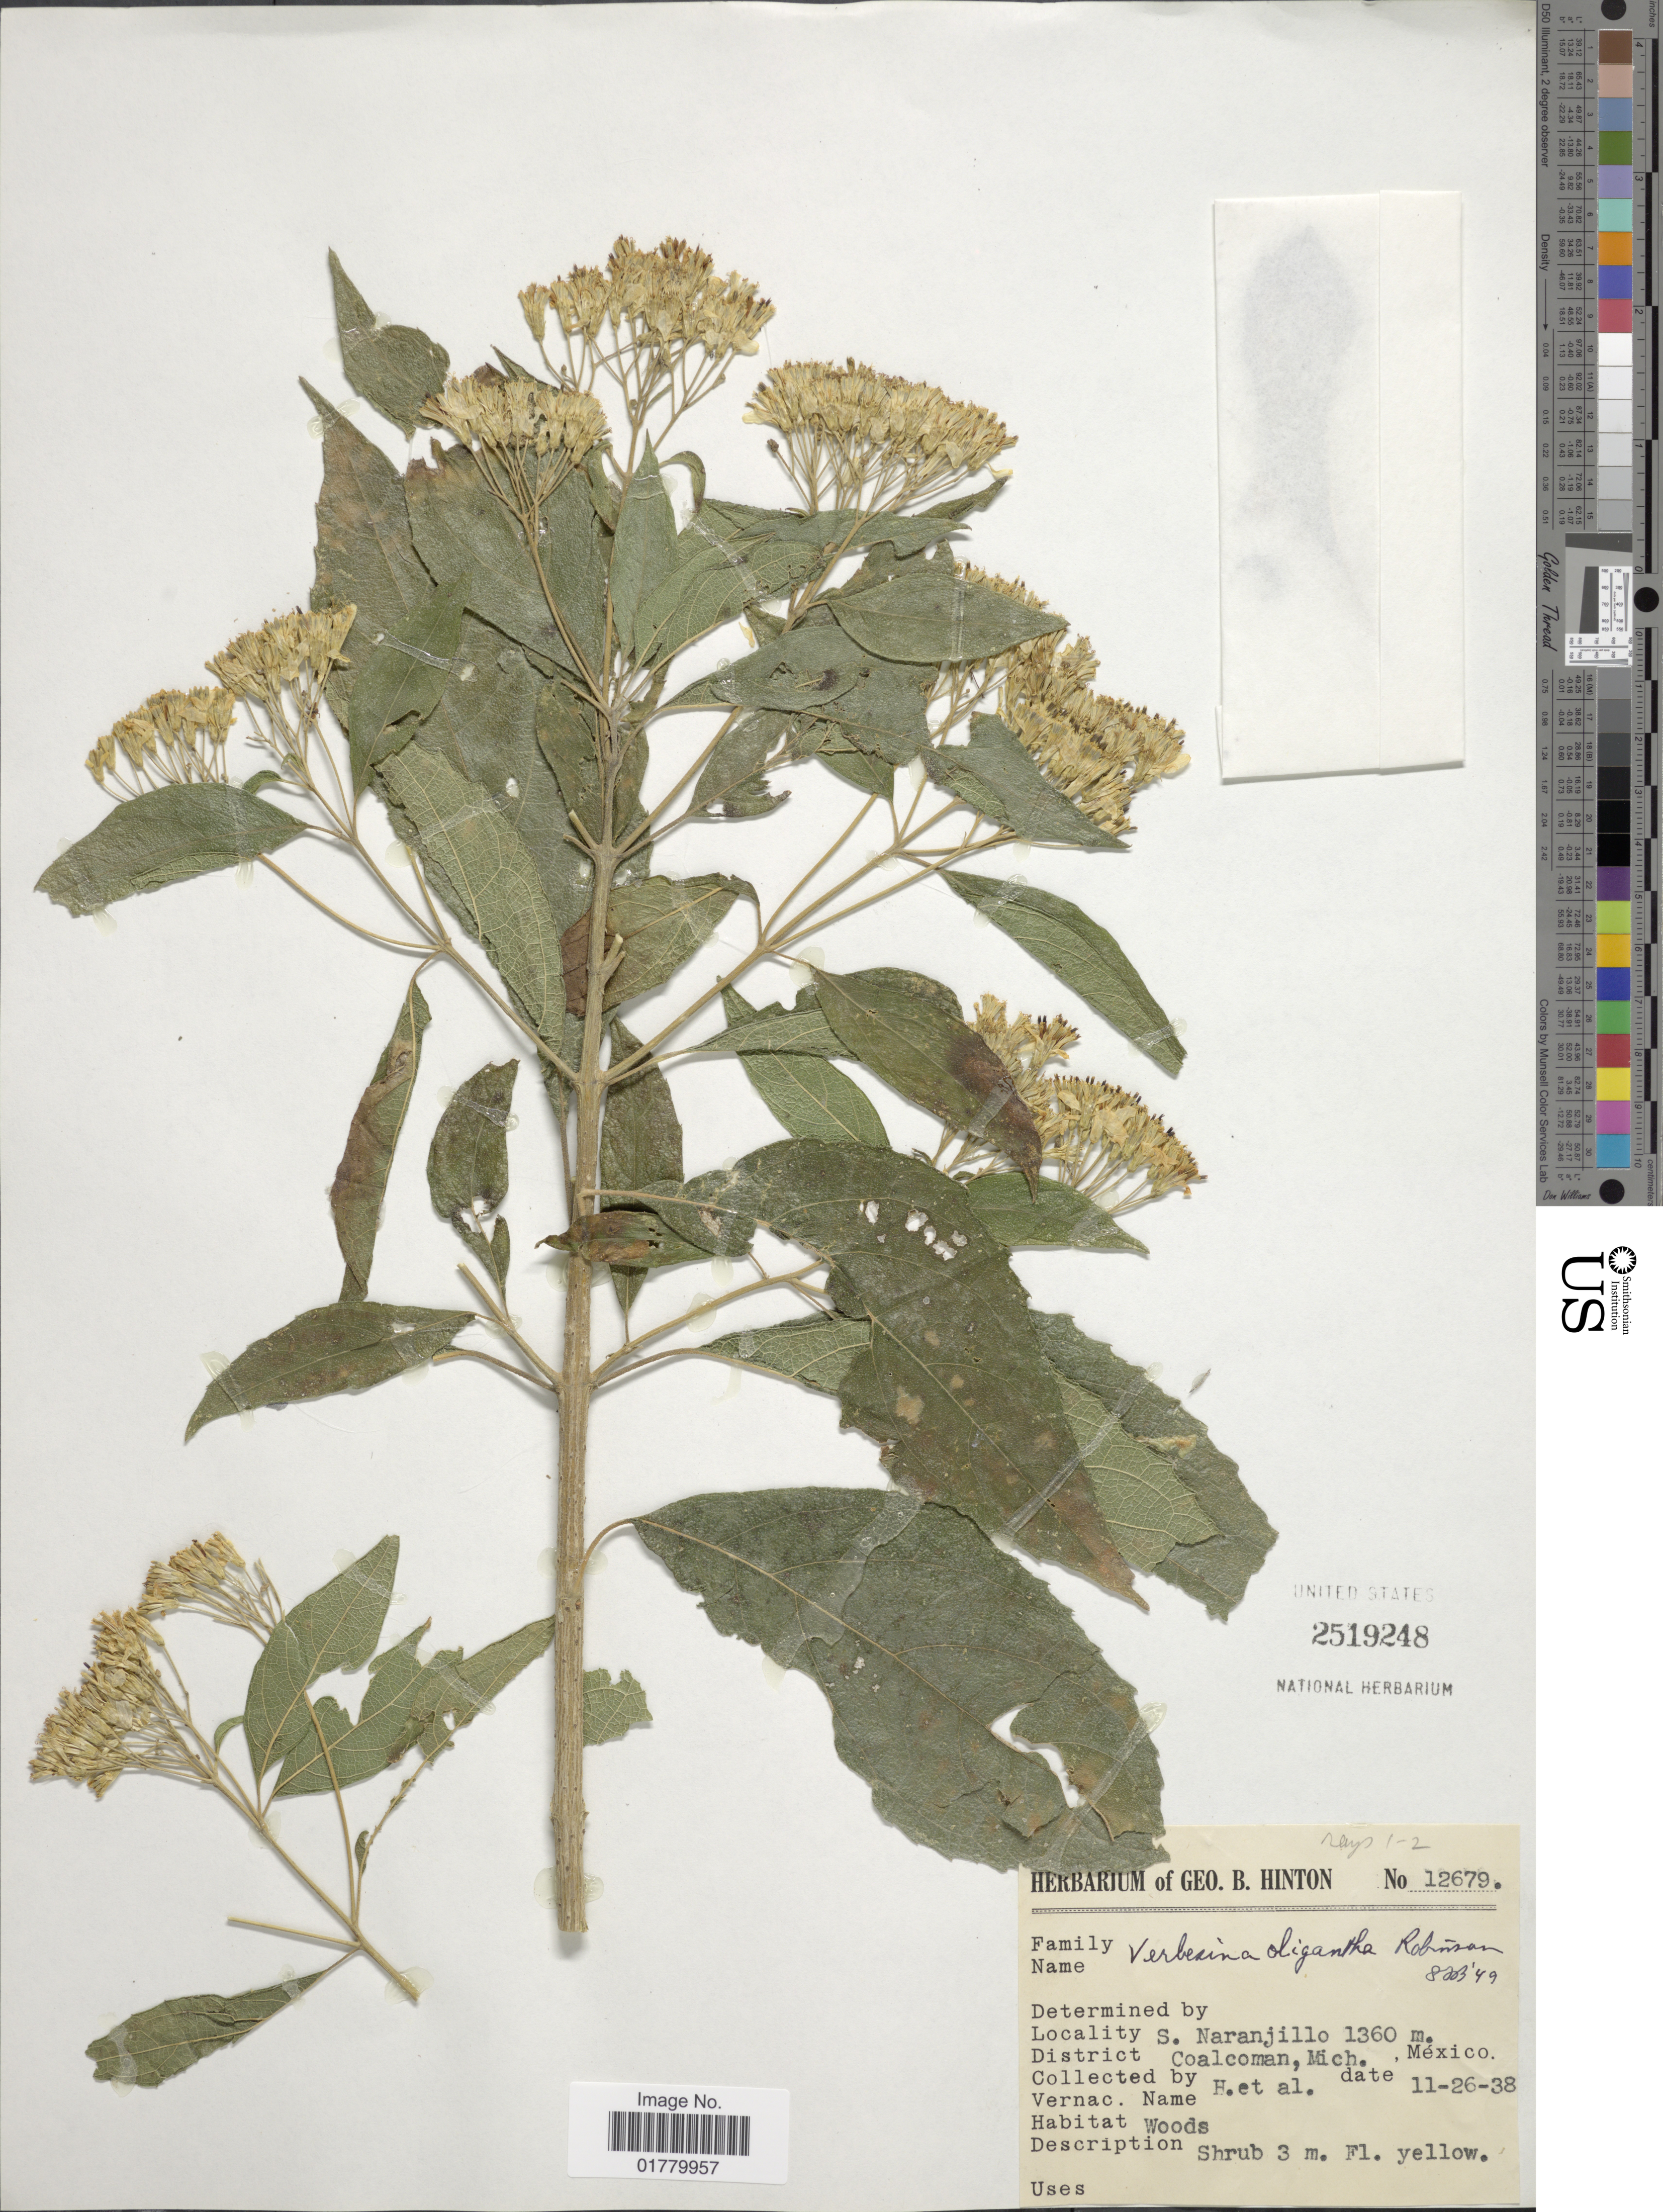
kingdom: Plantae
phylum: Tracheophyta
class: Magnoliopsida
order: Asterales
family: Asteraceae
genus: Verbesina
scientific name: Verbesina oligantha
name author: B.L. Rob.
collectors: G. B. Hinton & et al.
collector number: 12679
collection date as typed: Transcribed d/m/y: 26/11/38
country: Mexico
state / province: Michoacán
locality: S. Naranjillo, District Coalcoman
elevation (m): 1360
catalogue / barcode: US 2519248